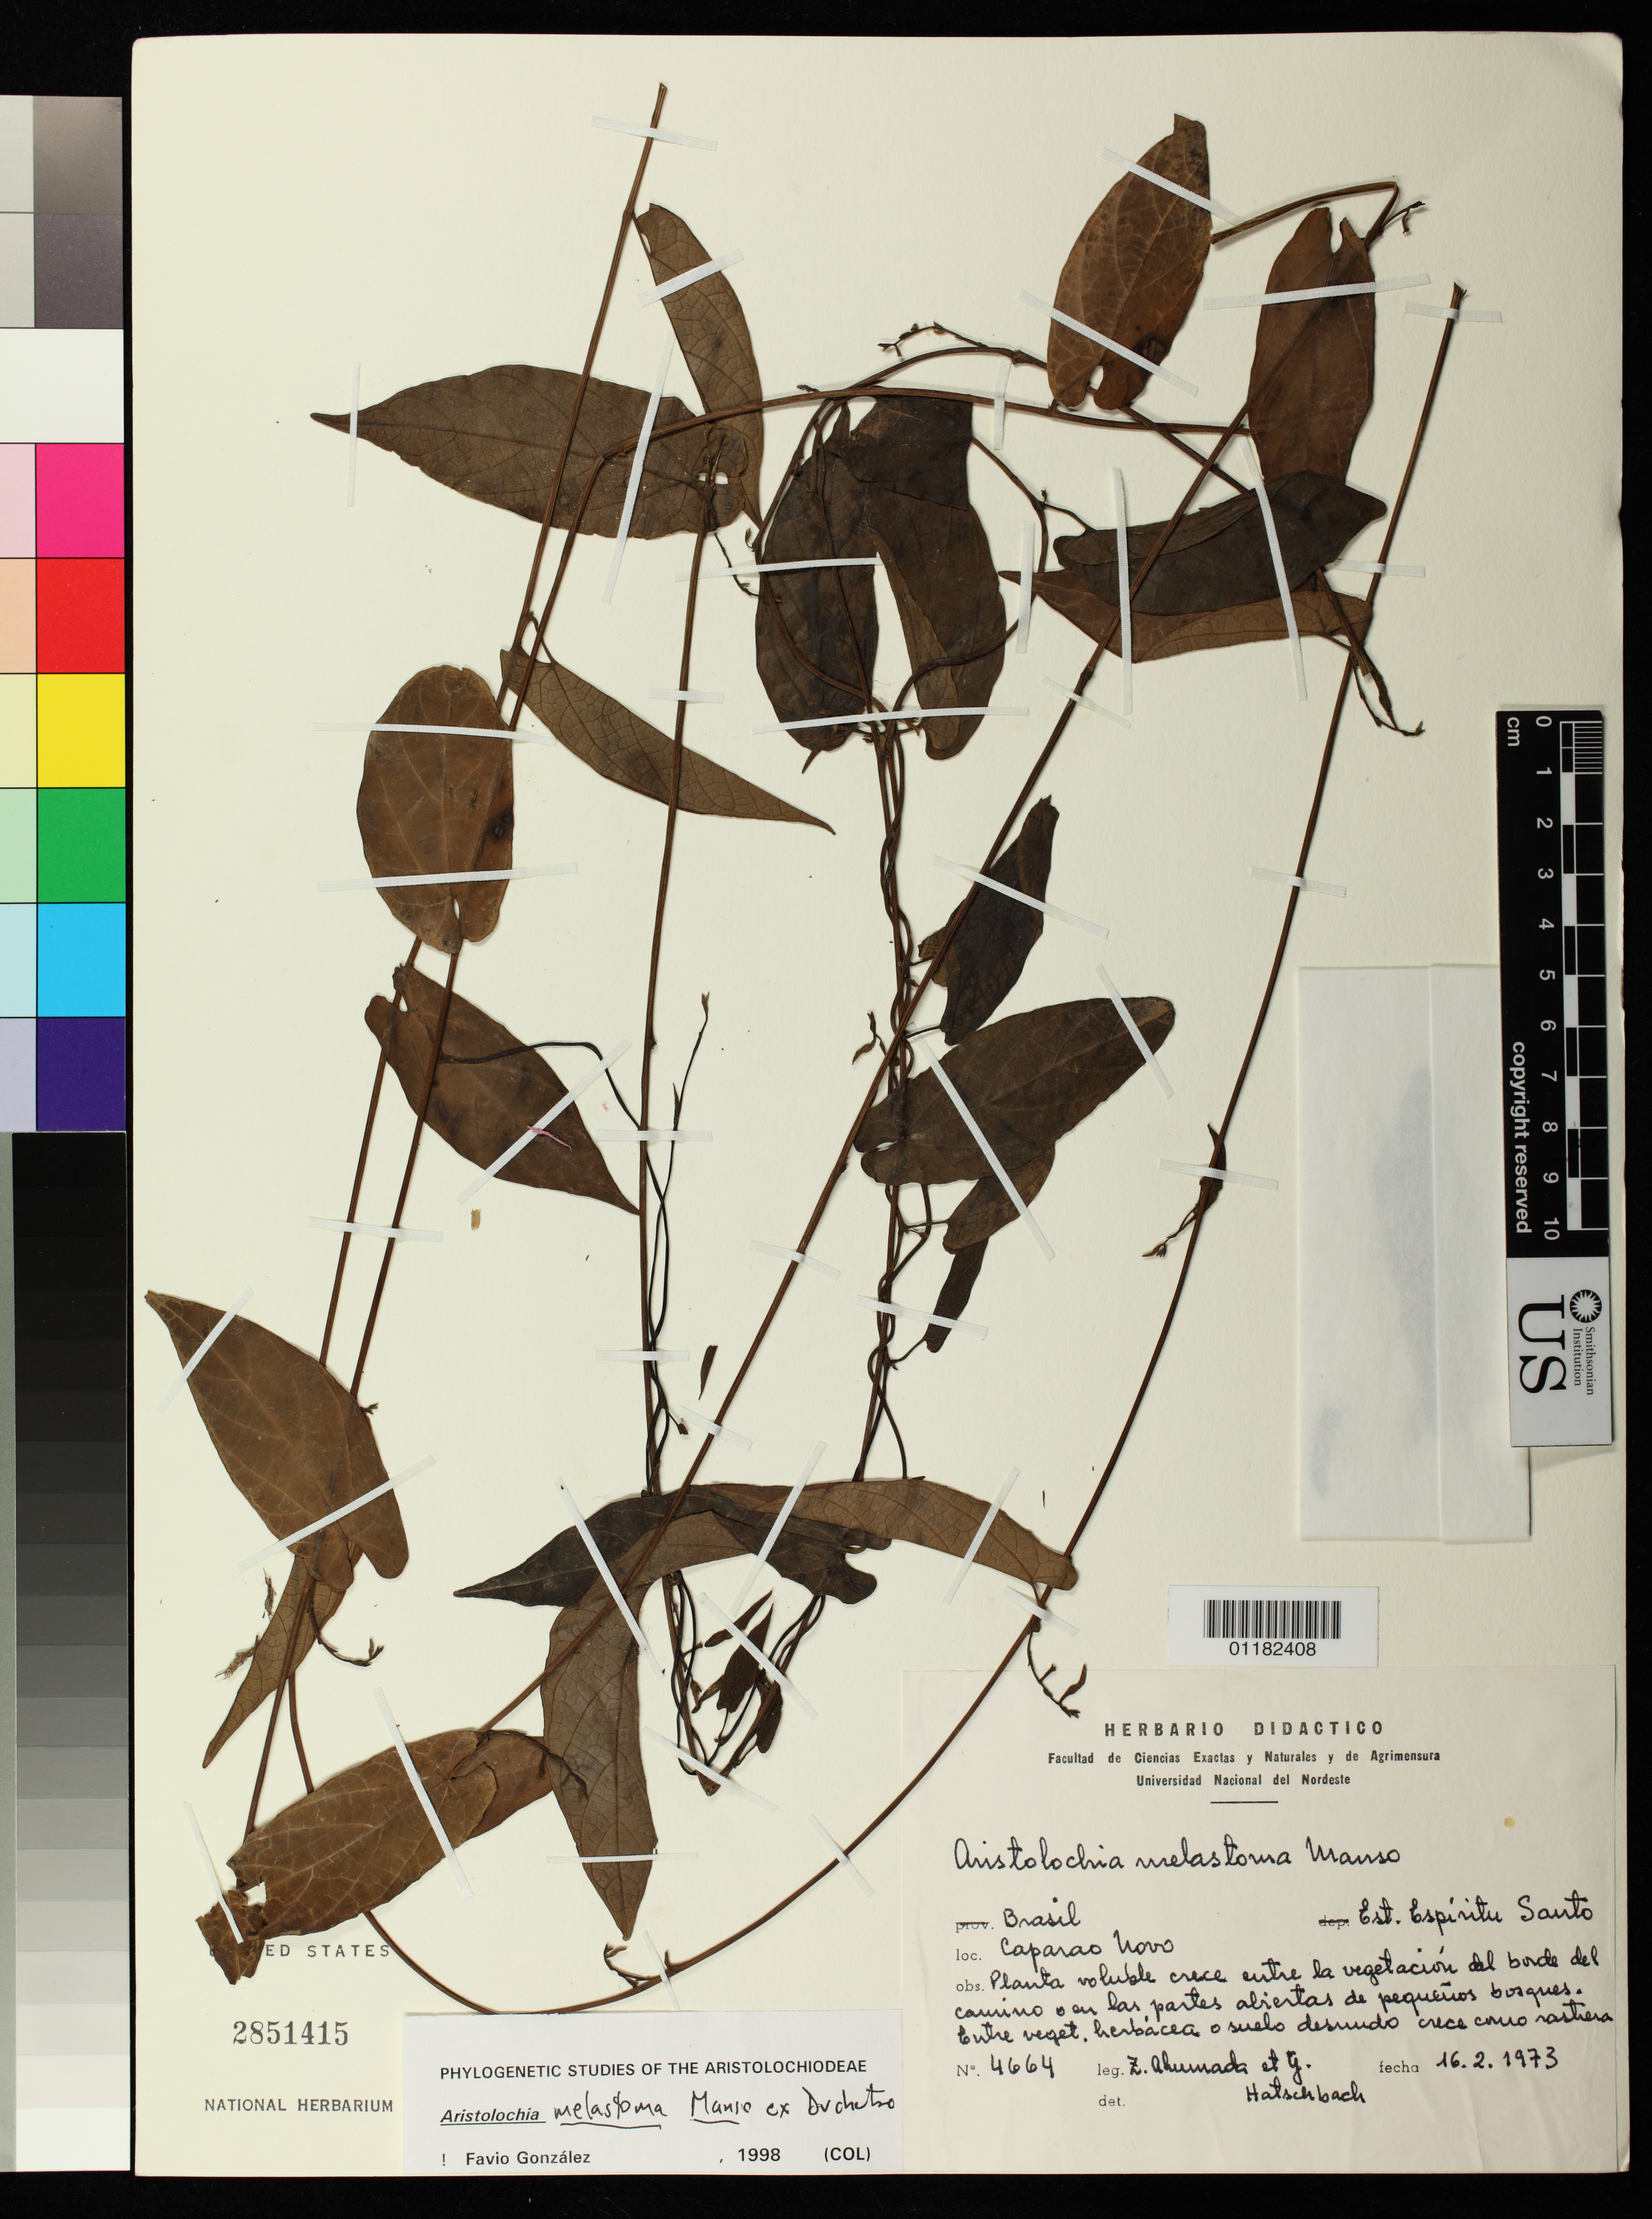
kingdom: Plantae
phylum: Tracheophyta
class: Magnoliopsida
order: Piperales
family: Aristolochiaceae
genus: Aristolochia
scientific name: Aristolochia melastoma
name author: Silva Manso ex Duch.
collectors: Z. Ahumada & G. Hatschbach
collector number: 4664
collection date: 1973-02-16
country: Brazil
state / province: Espirito Santo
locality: Caparao Novo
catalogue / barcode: US 2851415